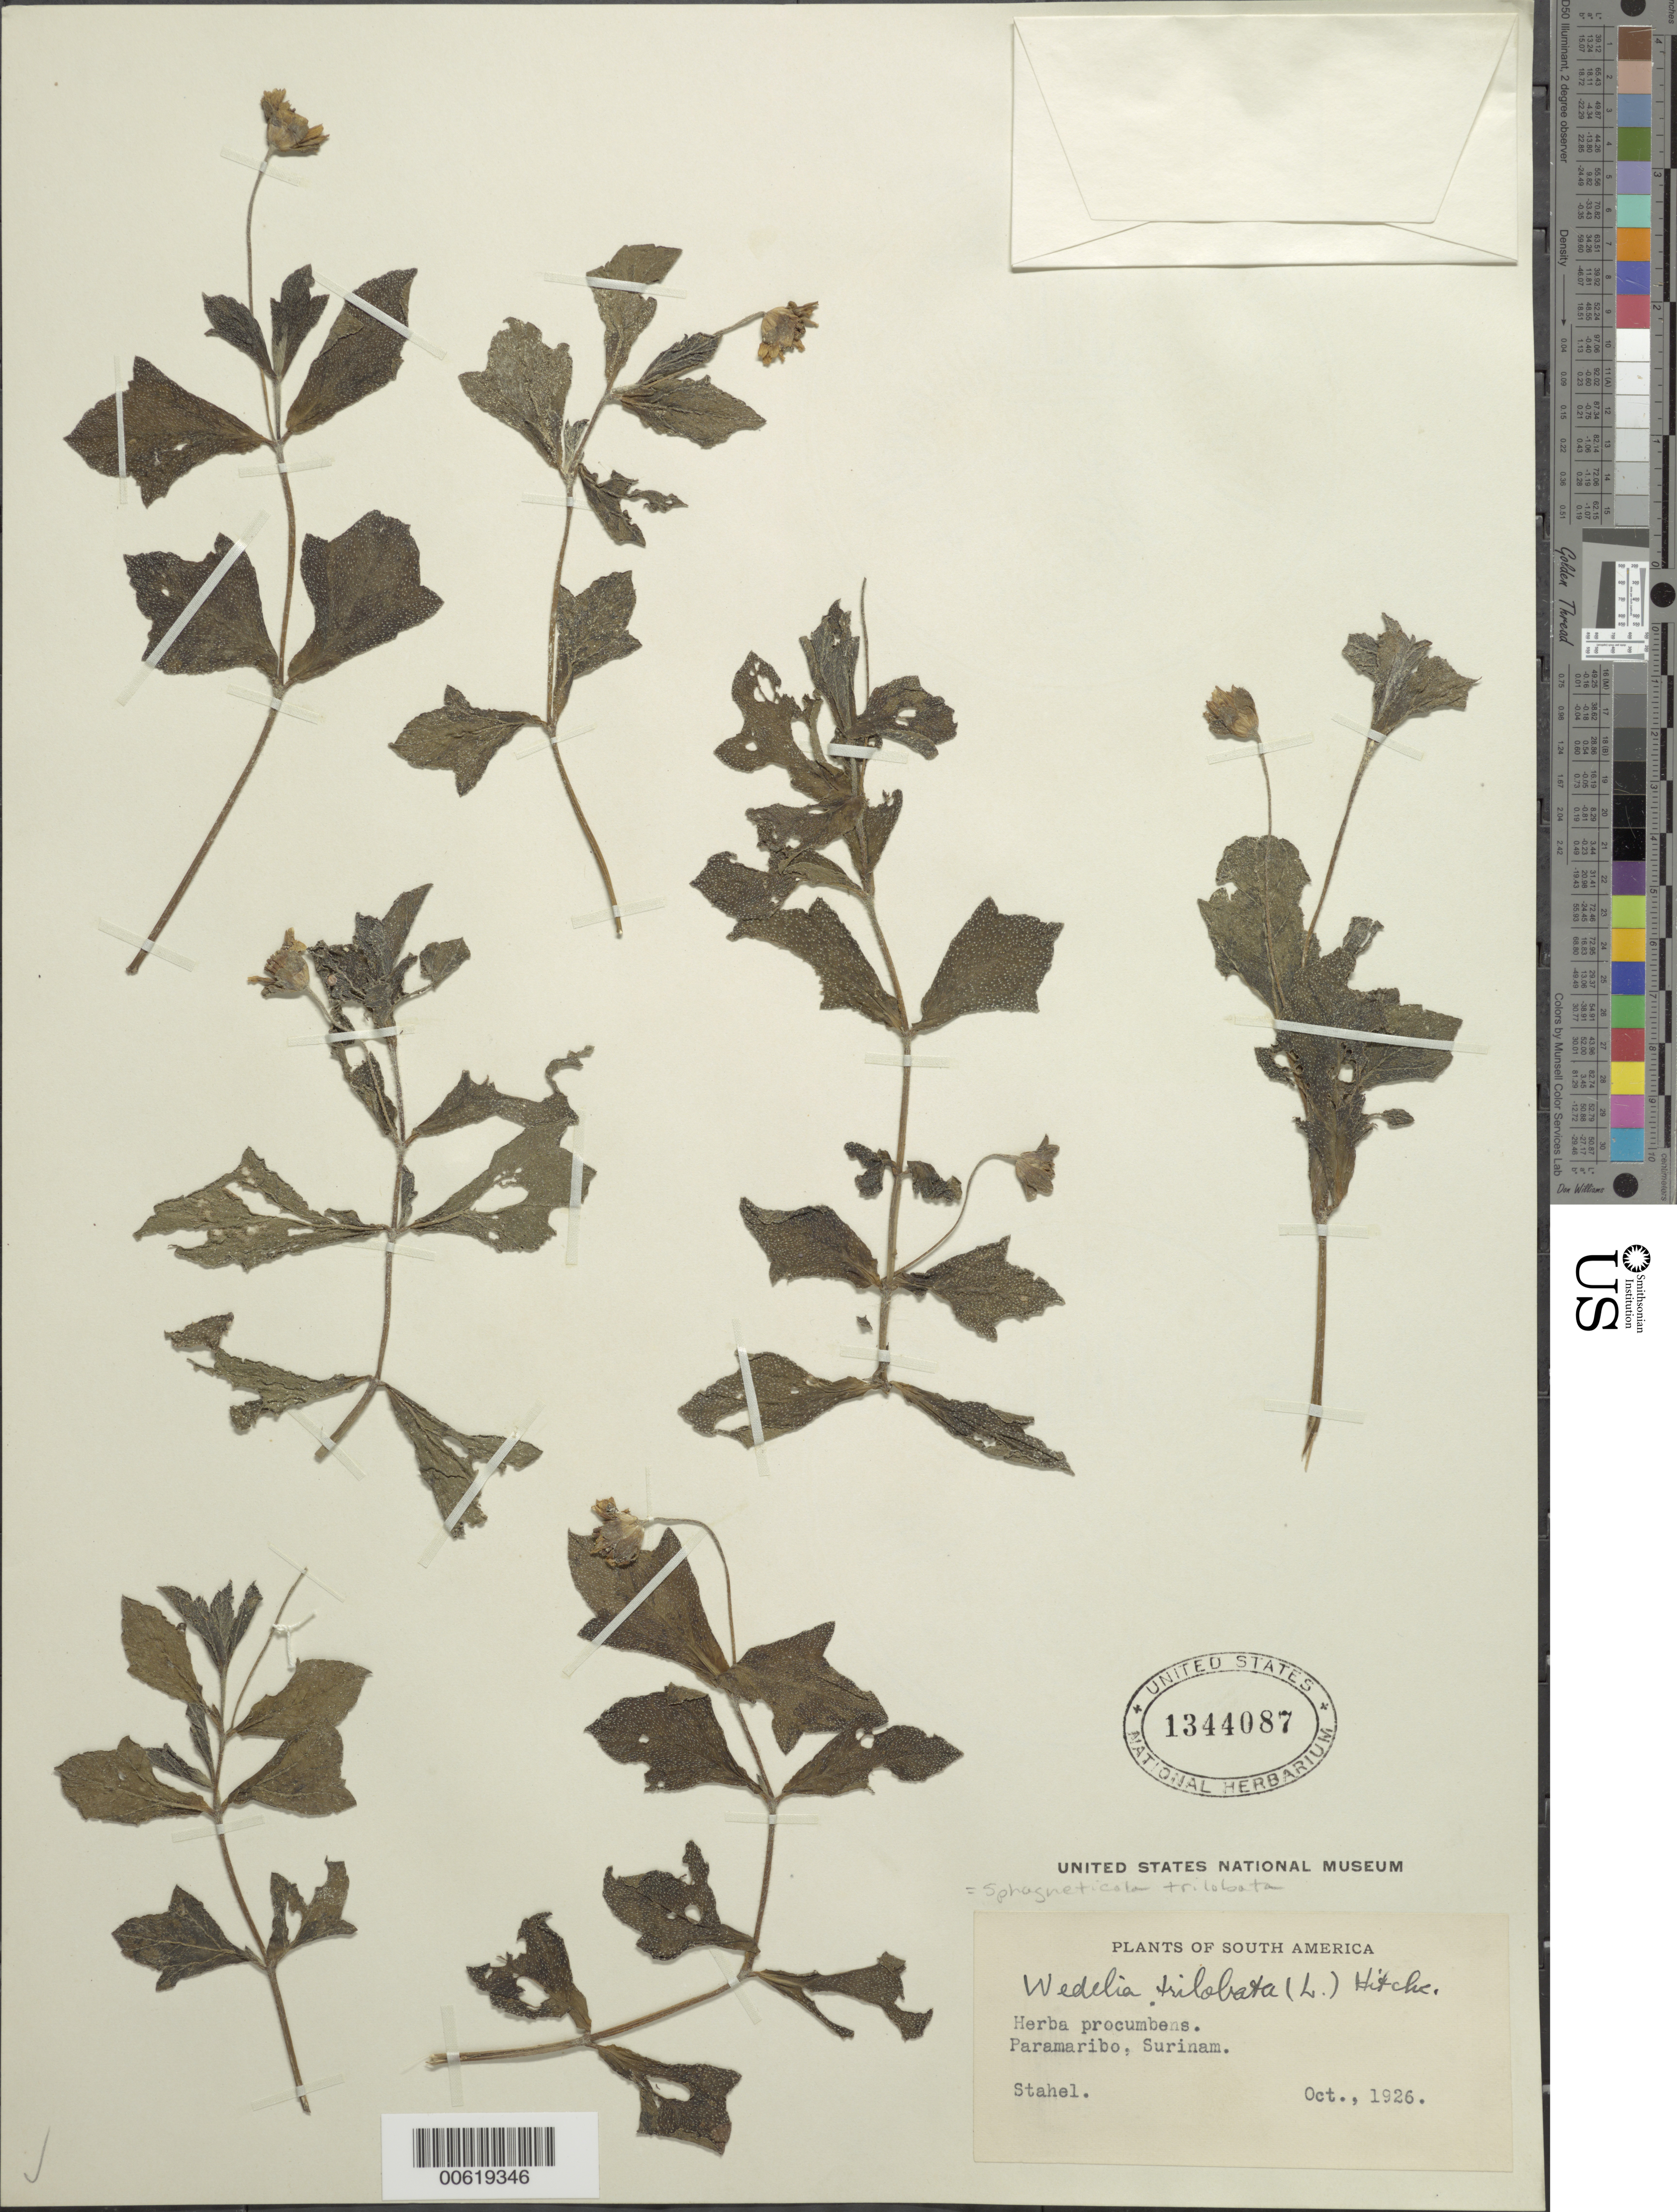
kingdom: Plantae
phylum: Tracheophyta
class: Magnoliopsida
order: Asterales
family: Asteraceae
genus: Sphagneticola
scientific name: Sphagneticola trilobata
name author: (L.) Pruski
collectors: G. Stahel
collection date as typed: Oct-26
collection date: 1926-10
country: Suriname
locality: Paramaribo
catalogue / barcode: US 1344087